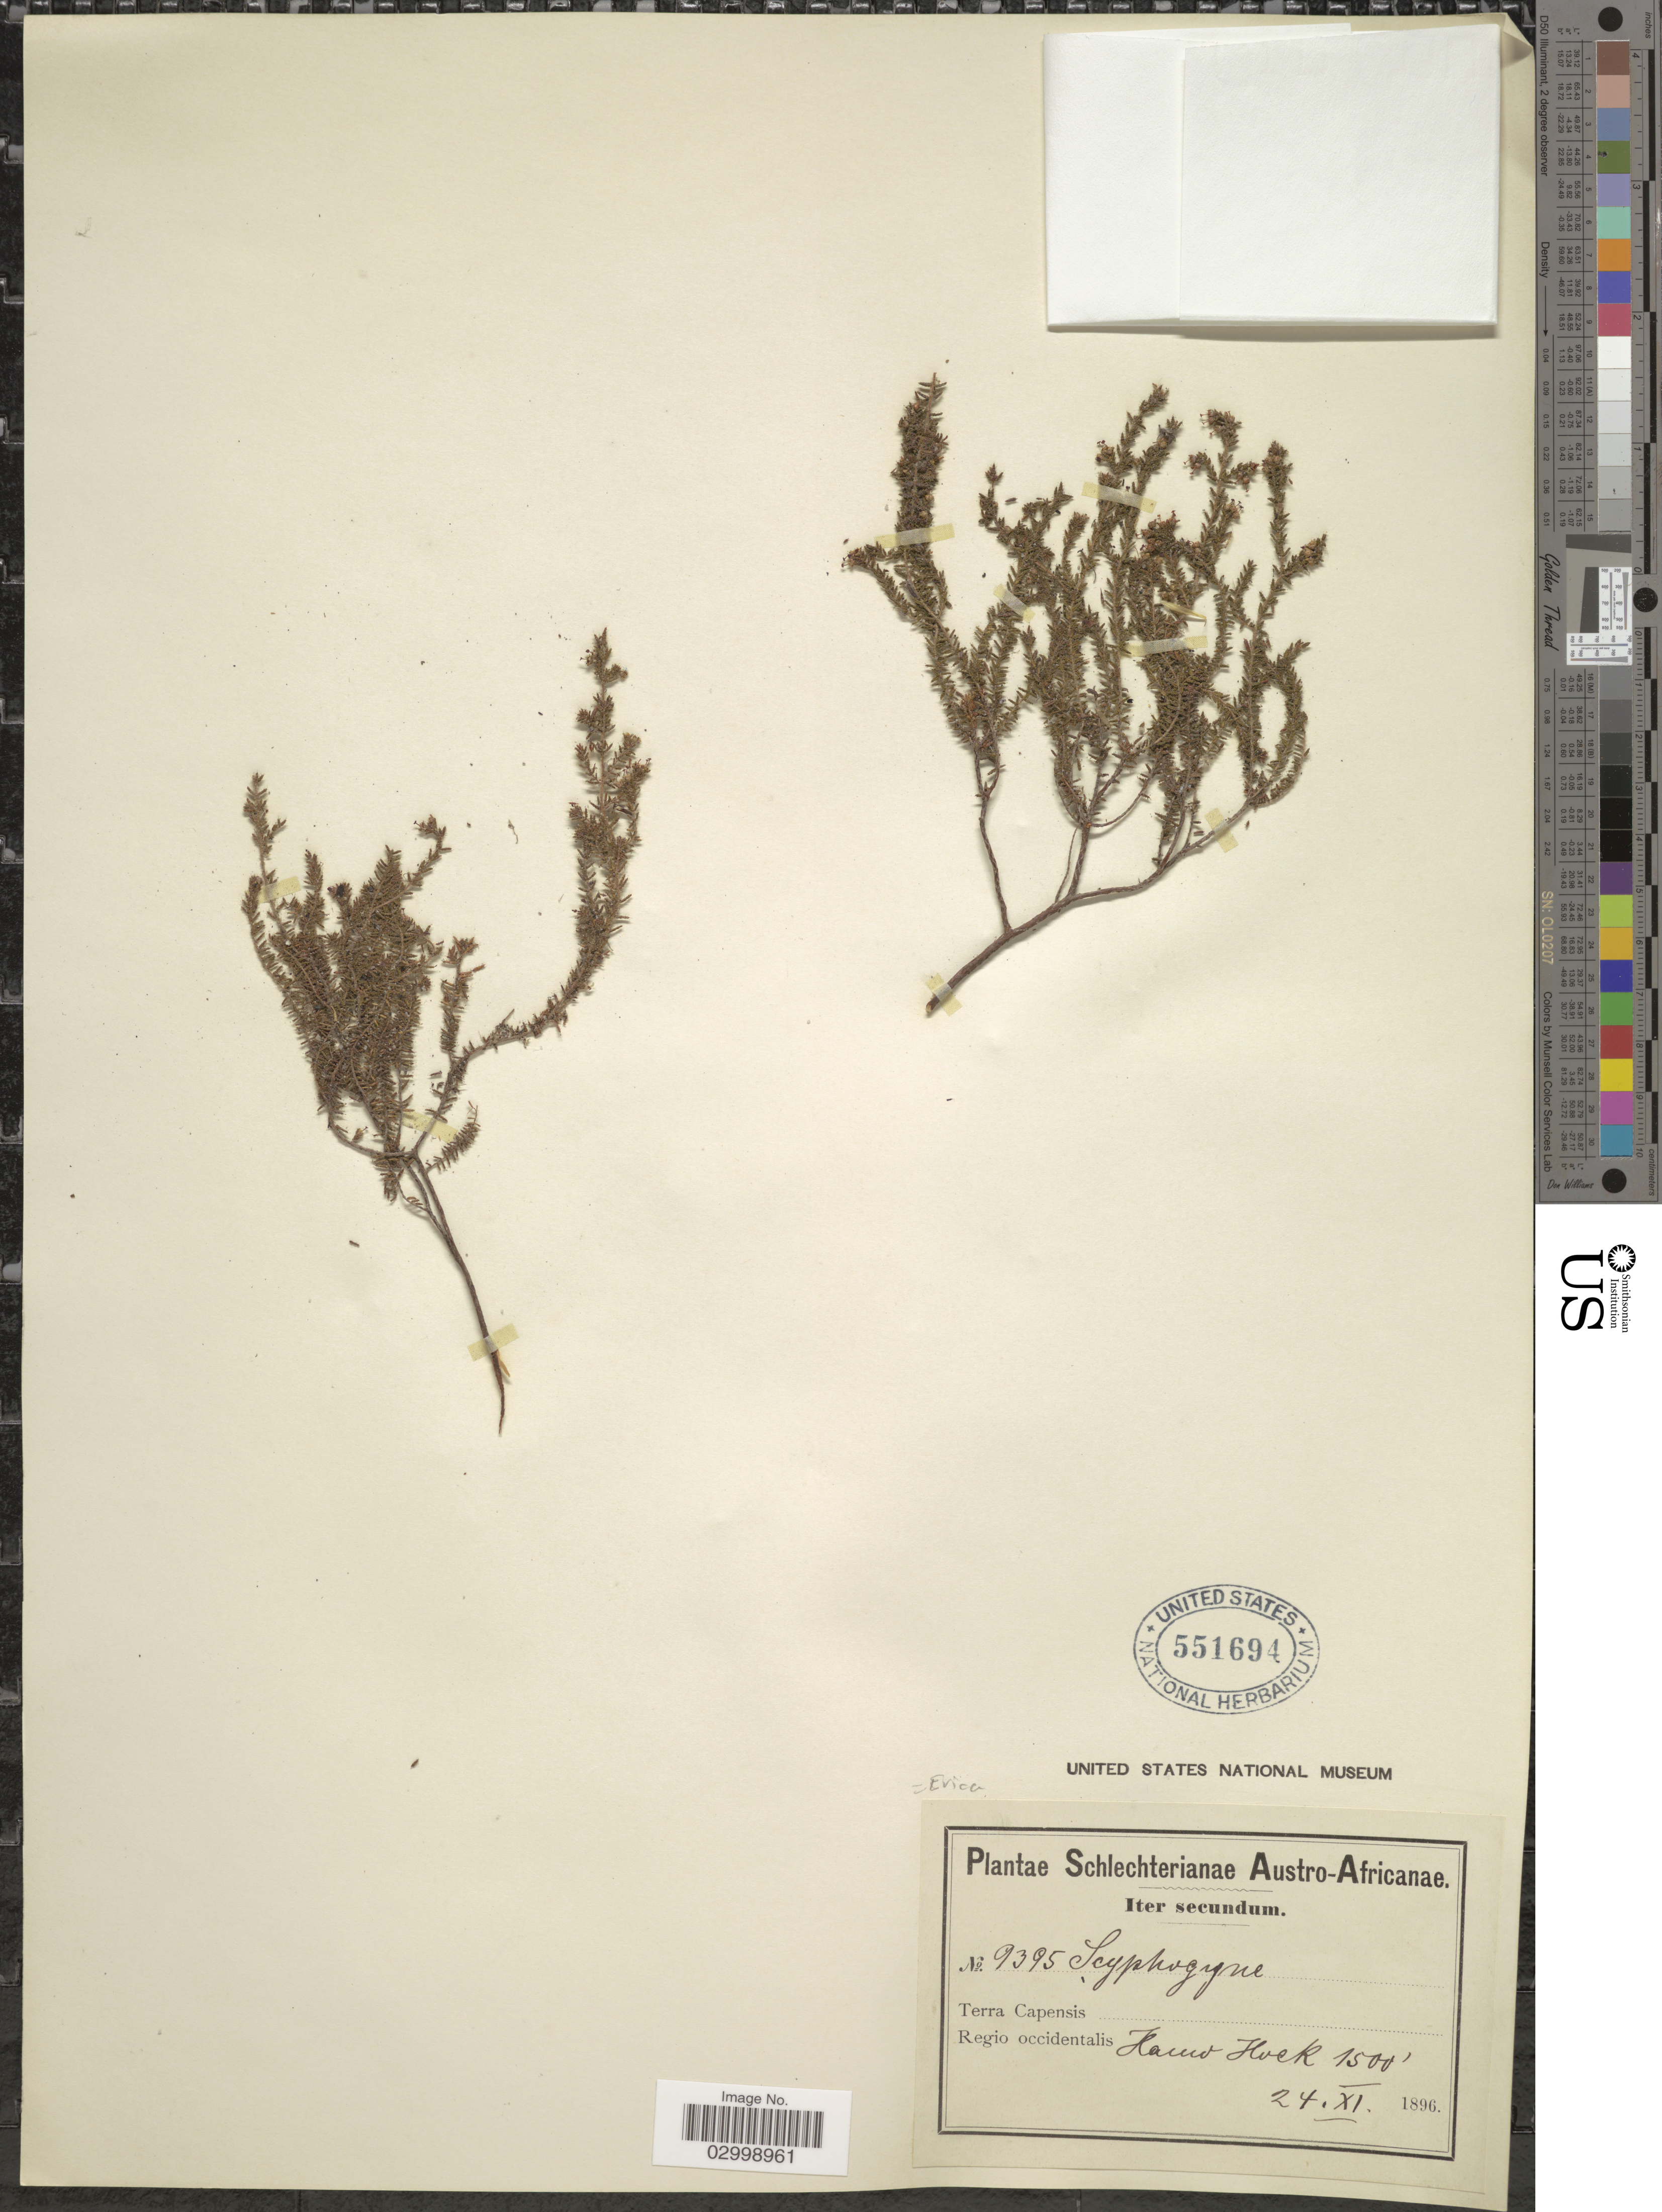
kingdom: Plantae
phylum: Tracheophyta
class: Magnoliopsida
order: Ericales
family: Ericaceae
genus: Erica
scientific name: Erica sp.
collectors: Schlechter, --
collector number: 9395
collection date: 1896-11-24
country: South Africa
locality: Austro-Africanae, Terra Capensis, Regio occidentalis Houw Hoek.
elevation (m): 457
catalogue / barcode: US 551694